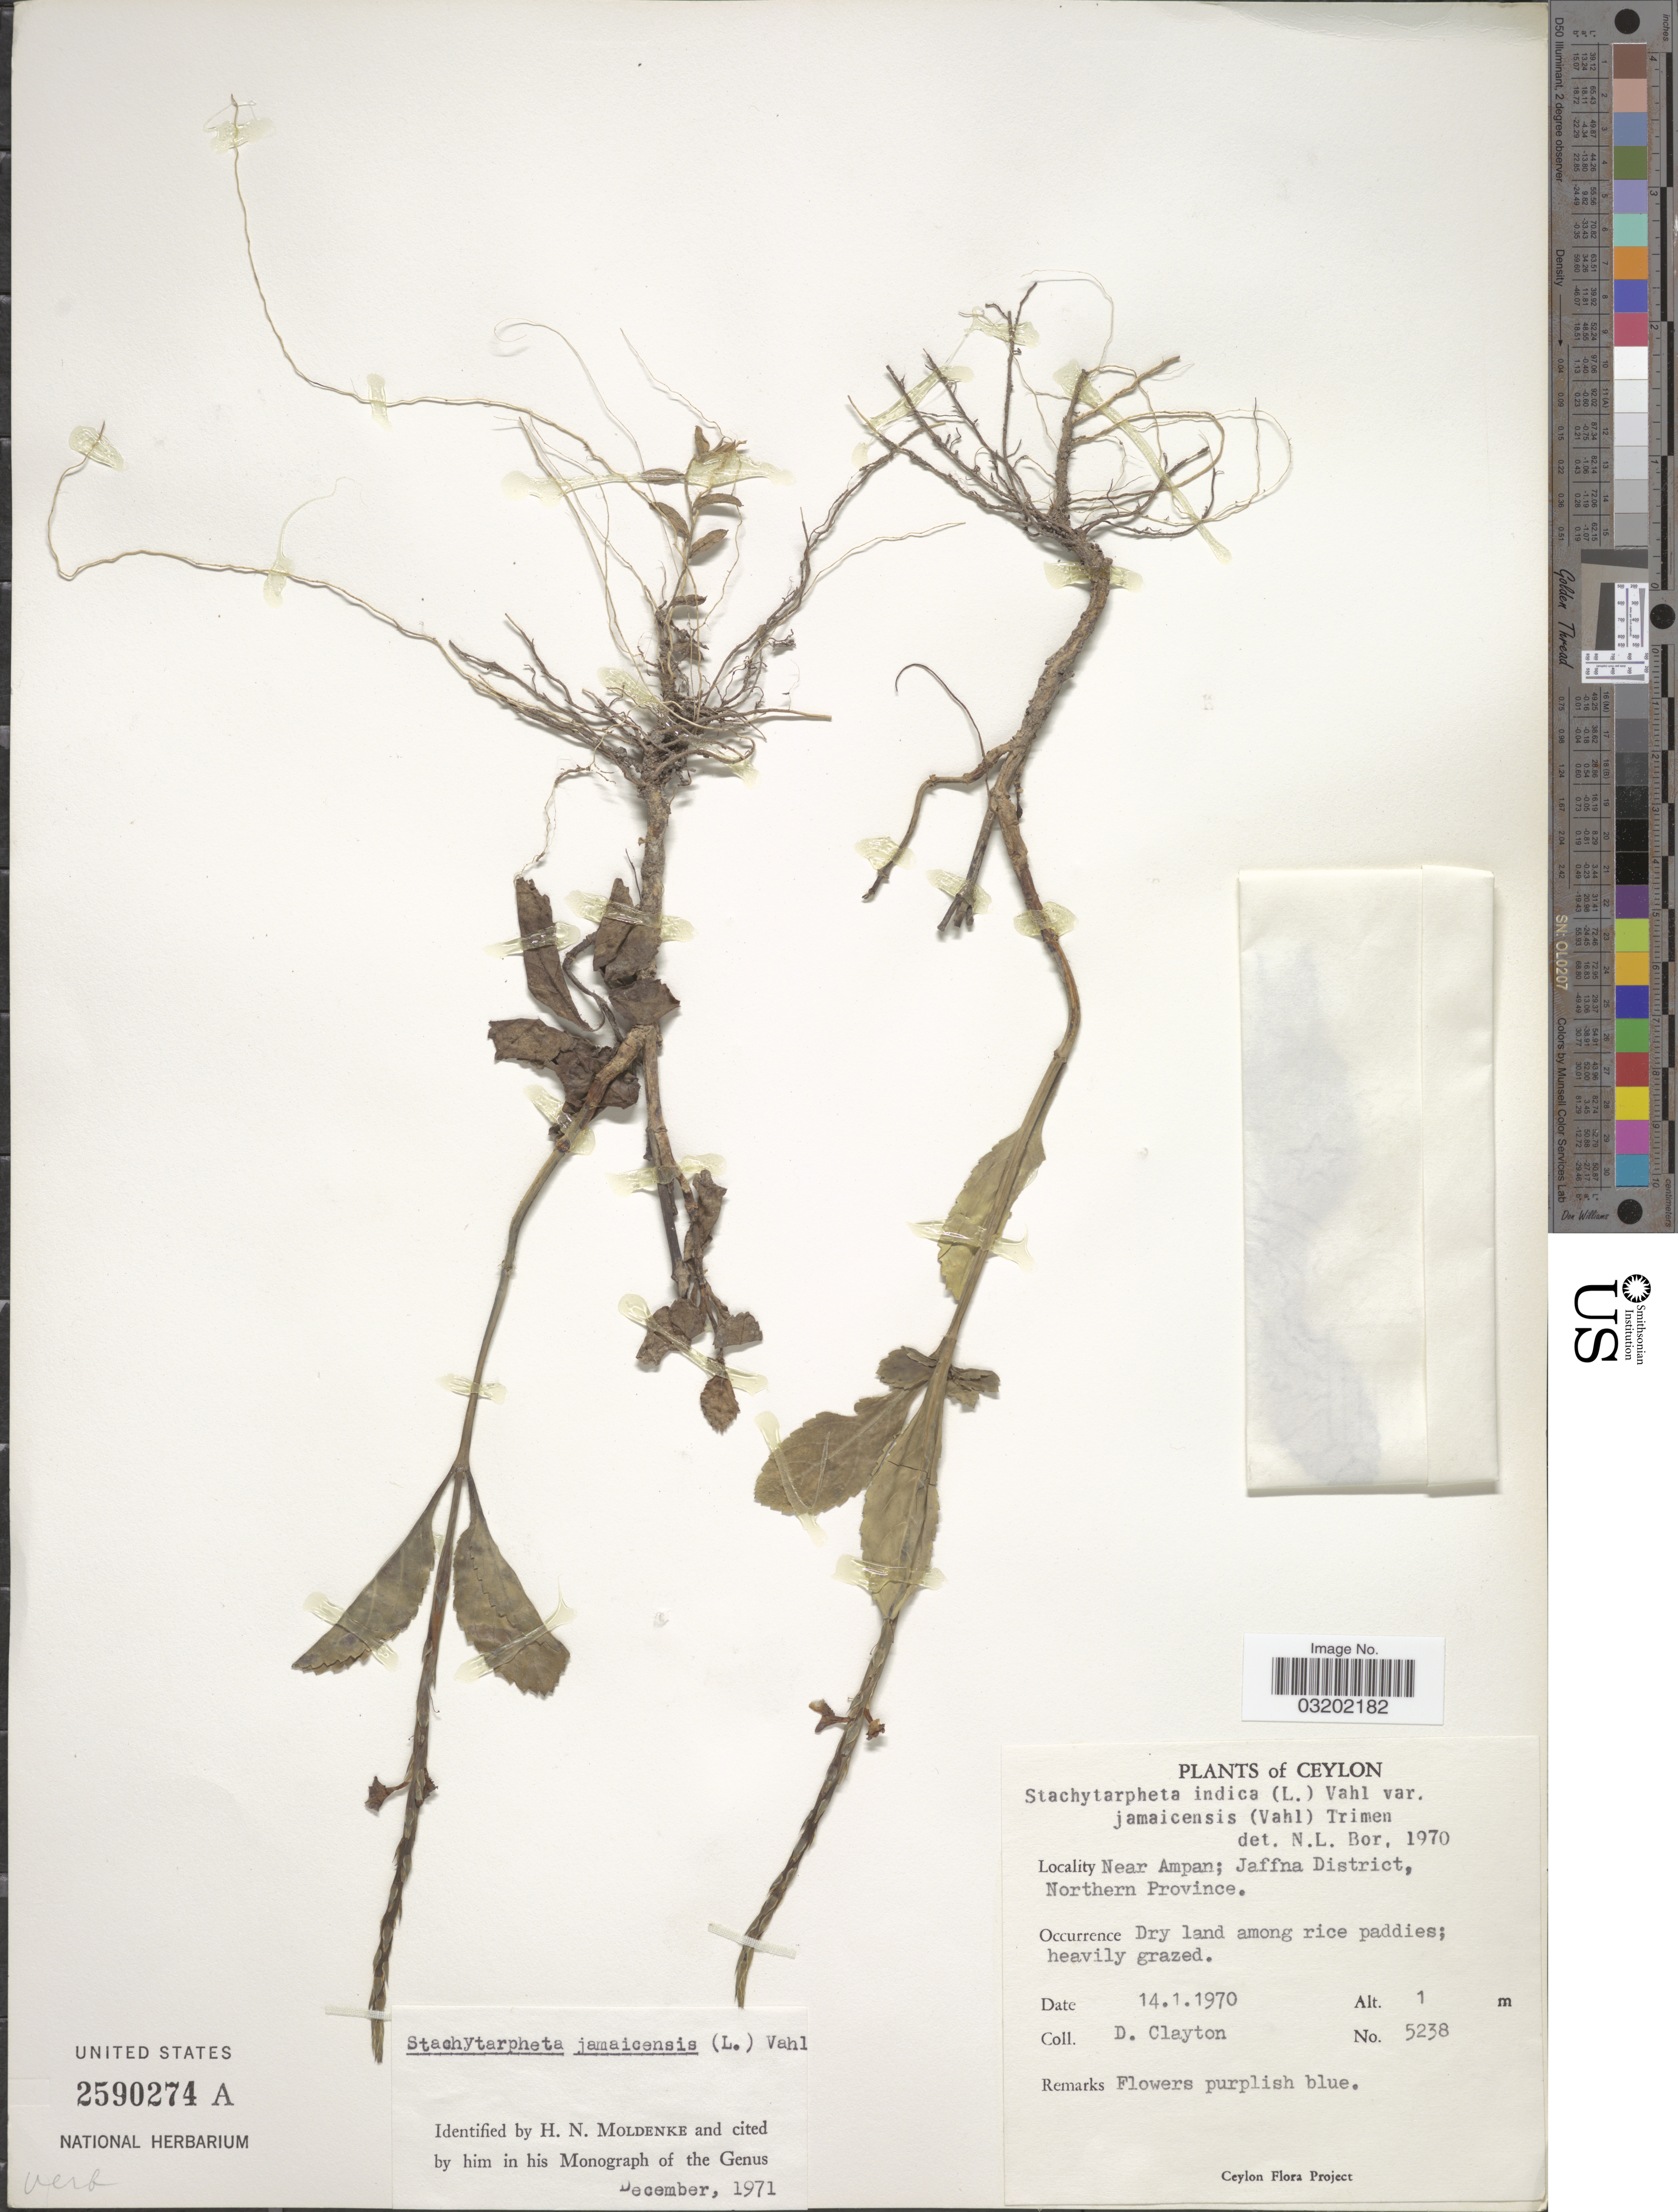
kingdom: Plantae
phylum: Tracheophyta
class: Magnoliopsida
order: Lamiales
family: Verbenaceae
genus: Stachytarpheta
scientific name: Stachytarpheta jamaicensis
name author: (L.) Vahl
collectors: D. Clayton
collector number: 5238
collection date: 1970-01-14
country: Sri Lanka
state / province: Northern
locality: Ceylon. Near Ampan; Jaffna District.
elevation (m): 1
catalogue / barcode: US 2590274A